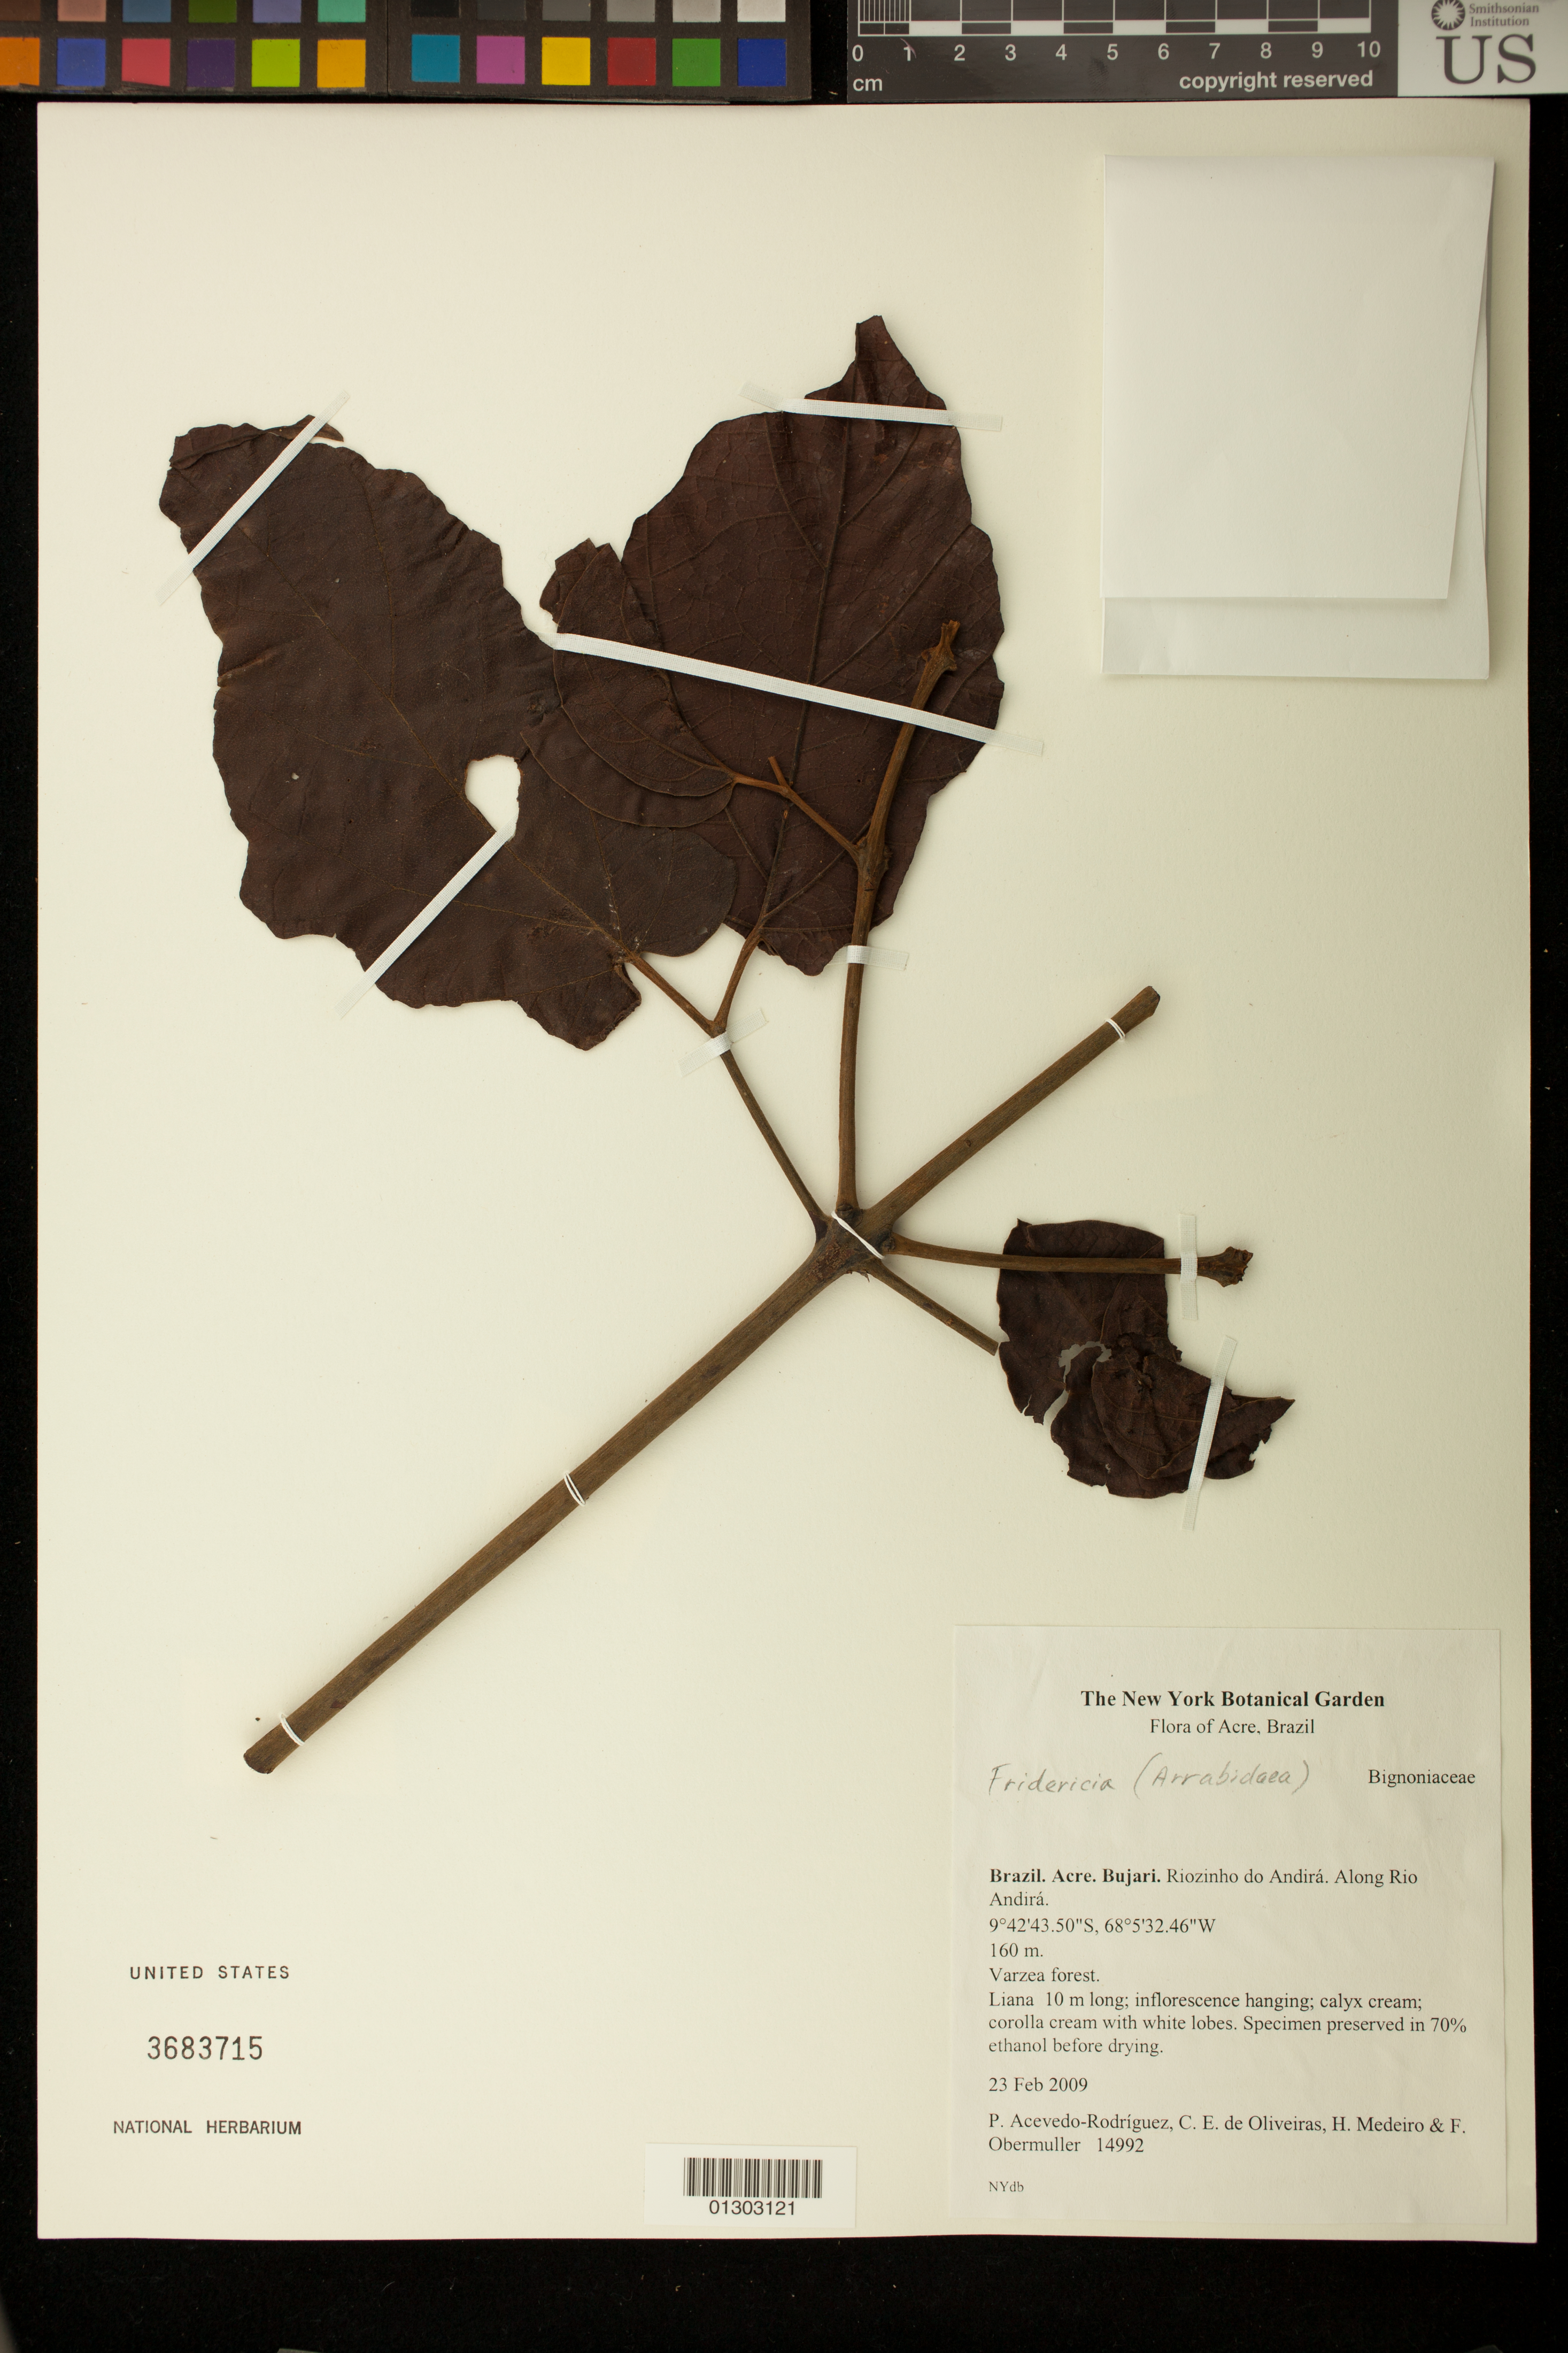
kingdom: Plantae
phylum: Tracheophyta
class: Magnoliopsida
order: Lamiales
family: Bignoniaceae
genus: Fridericia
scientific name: Fridericia sp.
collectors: P. Acevedo-Rodr., C. E. de Oliveiras, H. Medeiro & F. A. Obermuller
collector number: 14992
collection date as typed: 23 Feb 2009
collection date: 2009-02-23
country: Brazil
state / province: Acre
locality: Acre; Muncipio Bujarí, Riocinho Anjira. Along Rio Anjira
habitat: Varzea forest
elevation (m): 160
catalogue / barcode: US 3683715